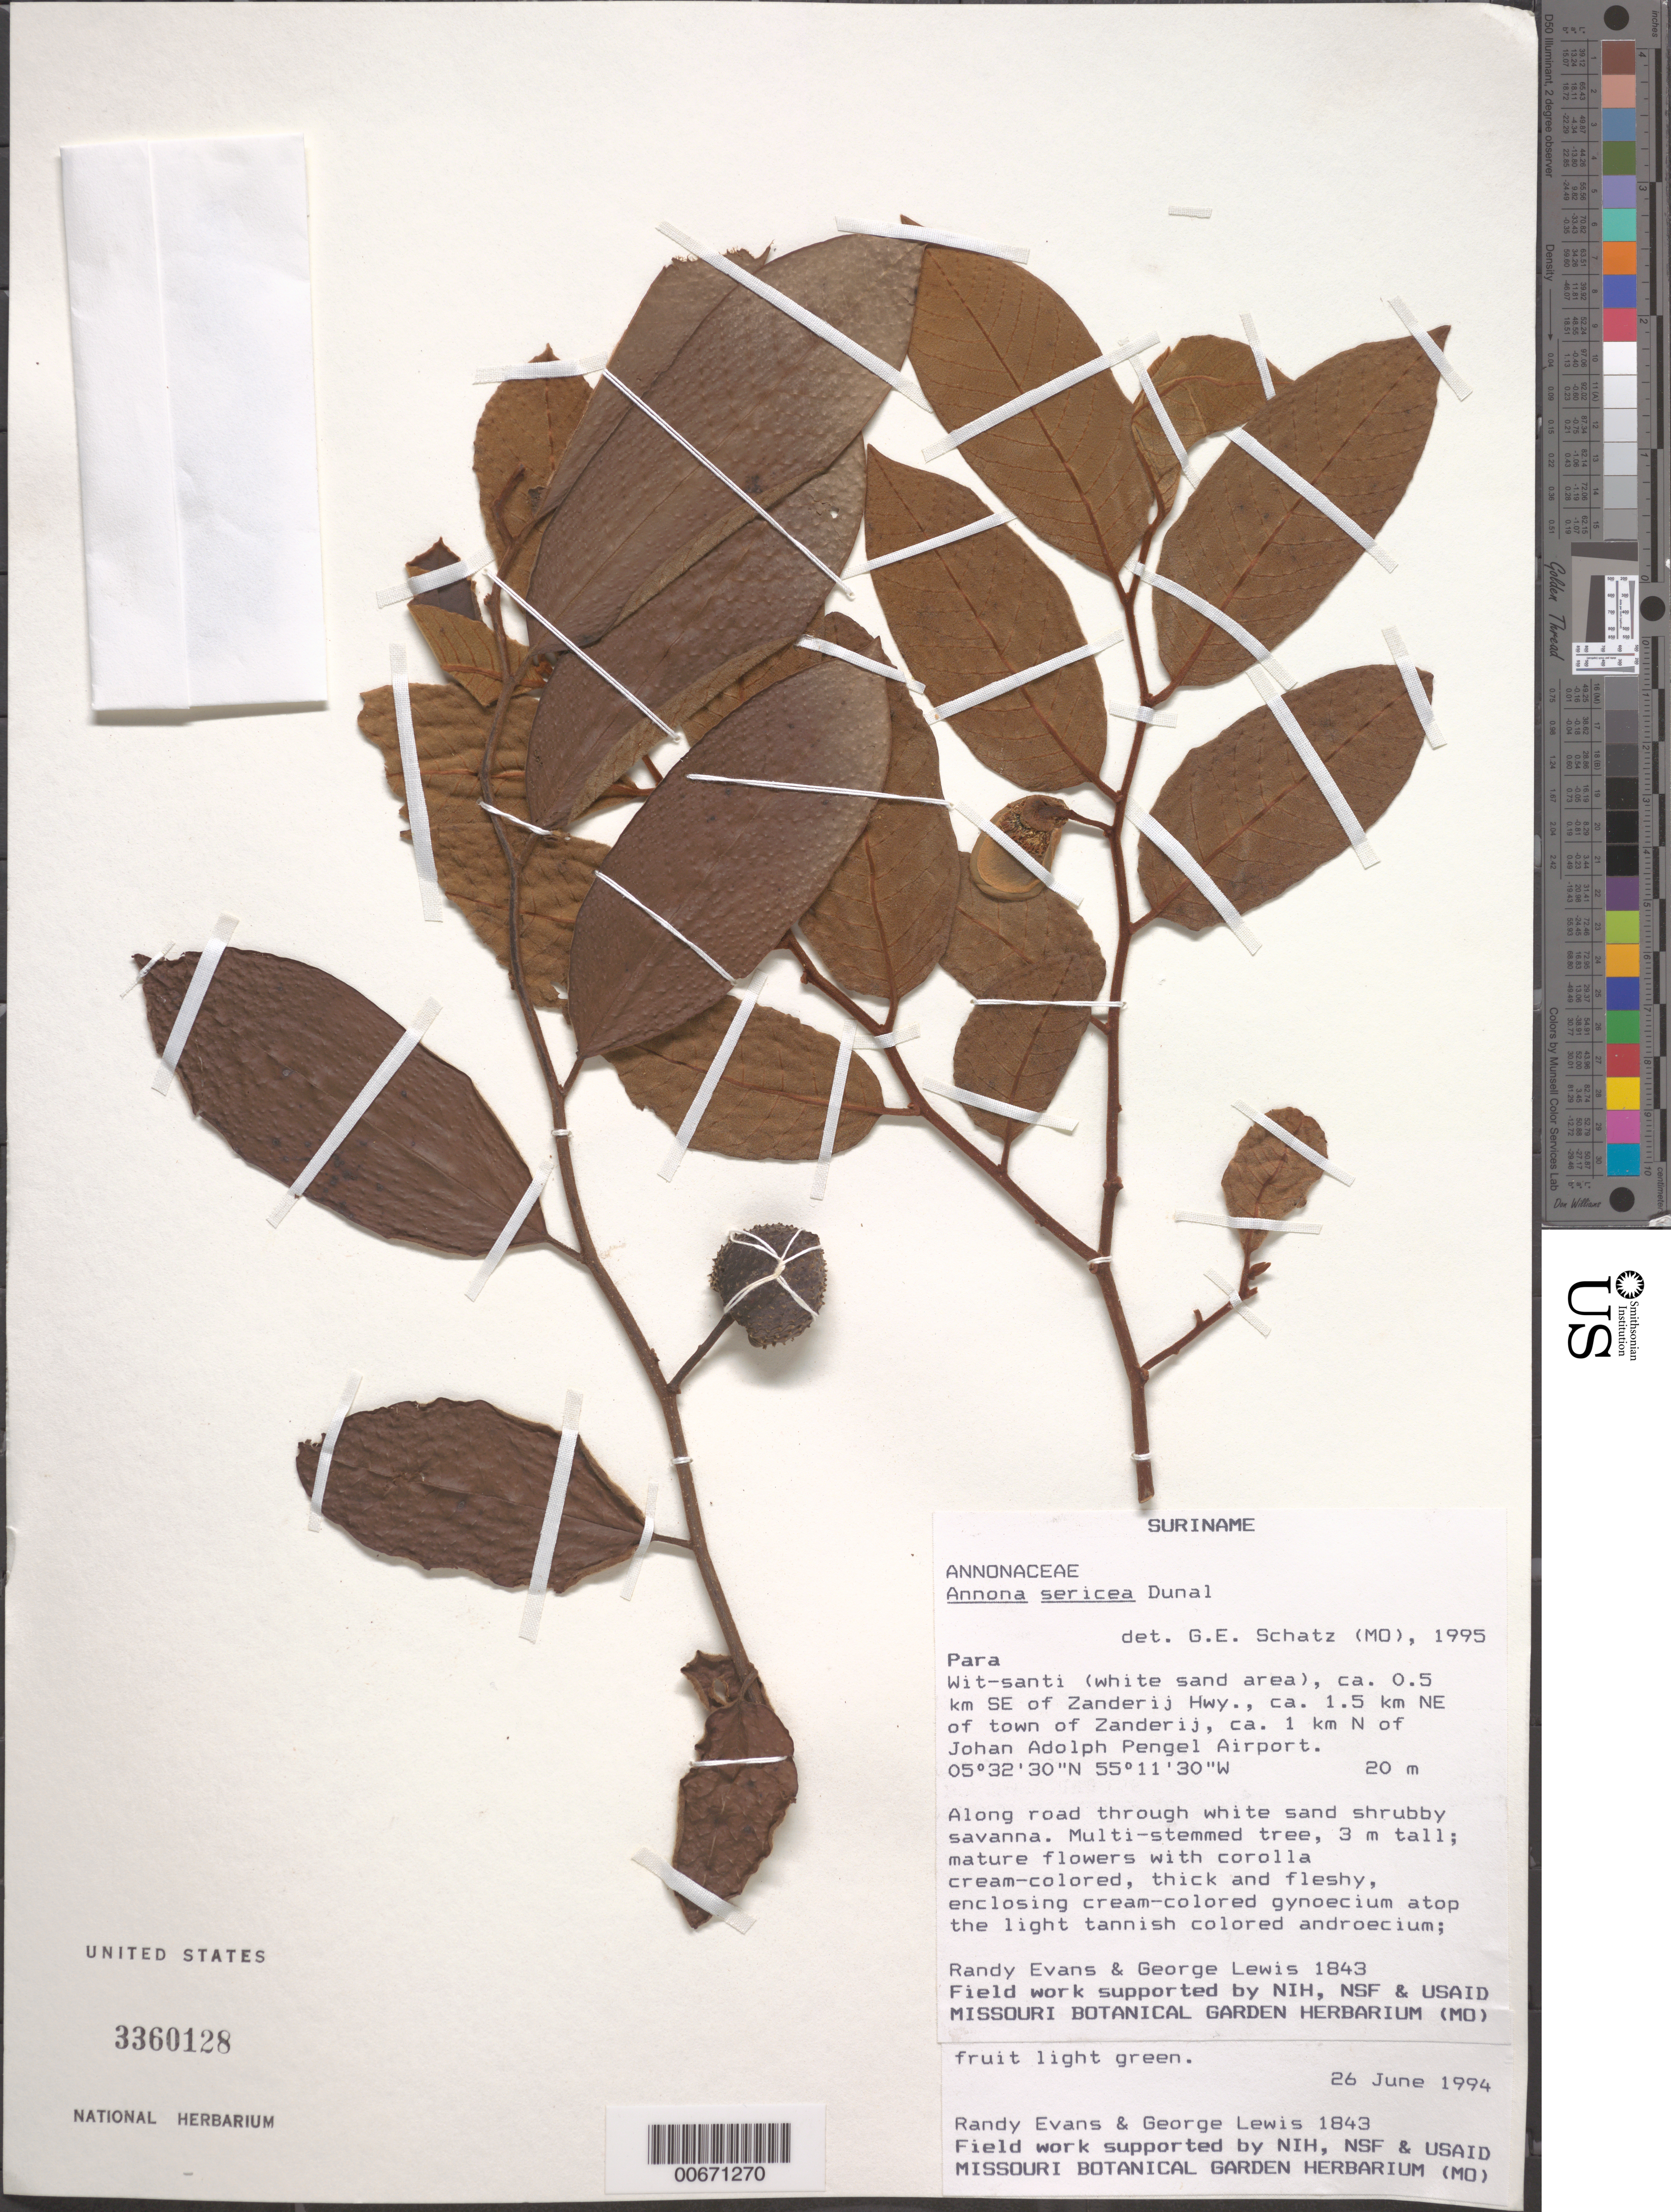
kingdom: Plantae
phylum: Tracheophyta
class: Magnoliopsida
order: Magnoliales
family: Annonaceae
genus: Annona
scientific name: Annona sericea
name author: Dunal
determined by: Schatz, George E.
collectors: R. Evans & G. Lewis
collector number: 1843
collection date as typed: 26-Jun-94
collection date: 1994-06-26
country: Suriname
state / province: Para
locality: Wit-santi, ca. 0.5 km SE of Zanderij Hwy., 1.5 km NE of town of Zanderij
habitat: Roadside through white sand shrubby savanna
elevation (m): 20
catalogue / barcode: US 3360128